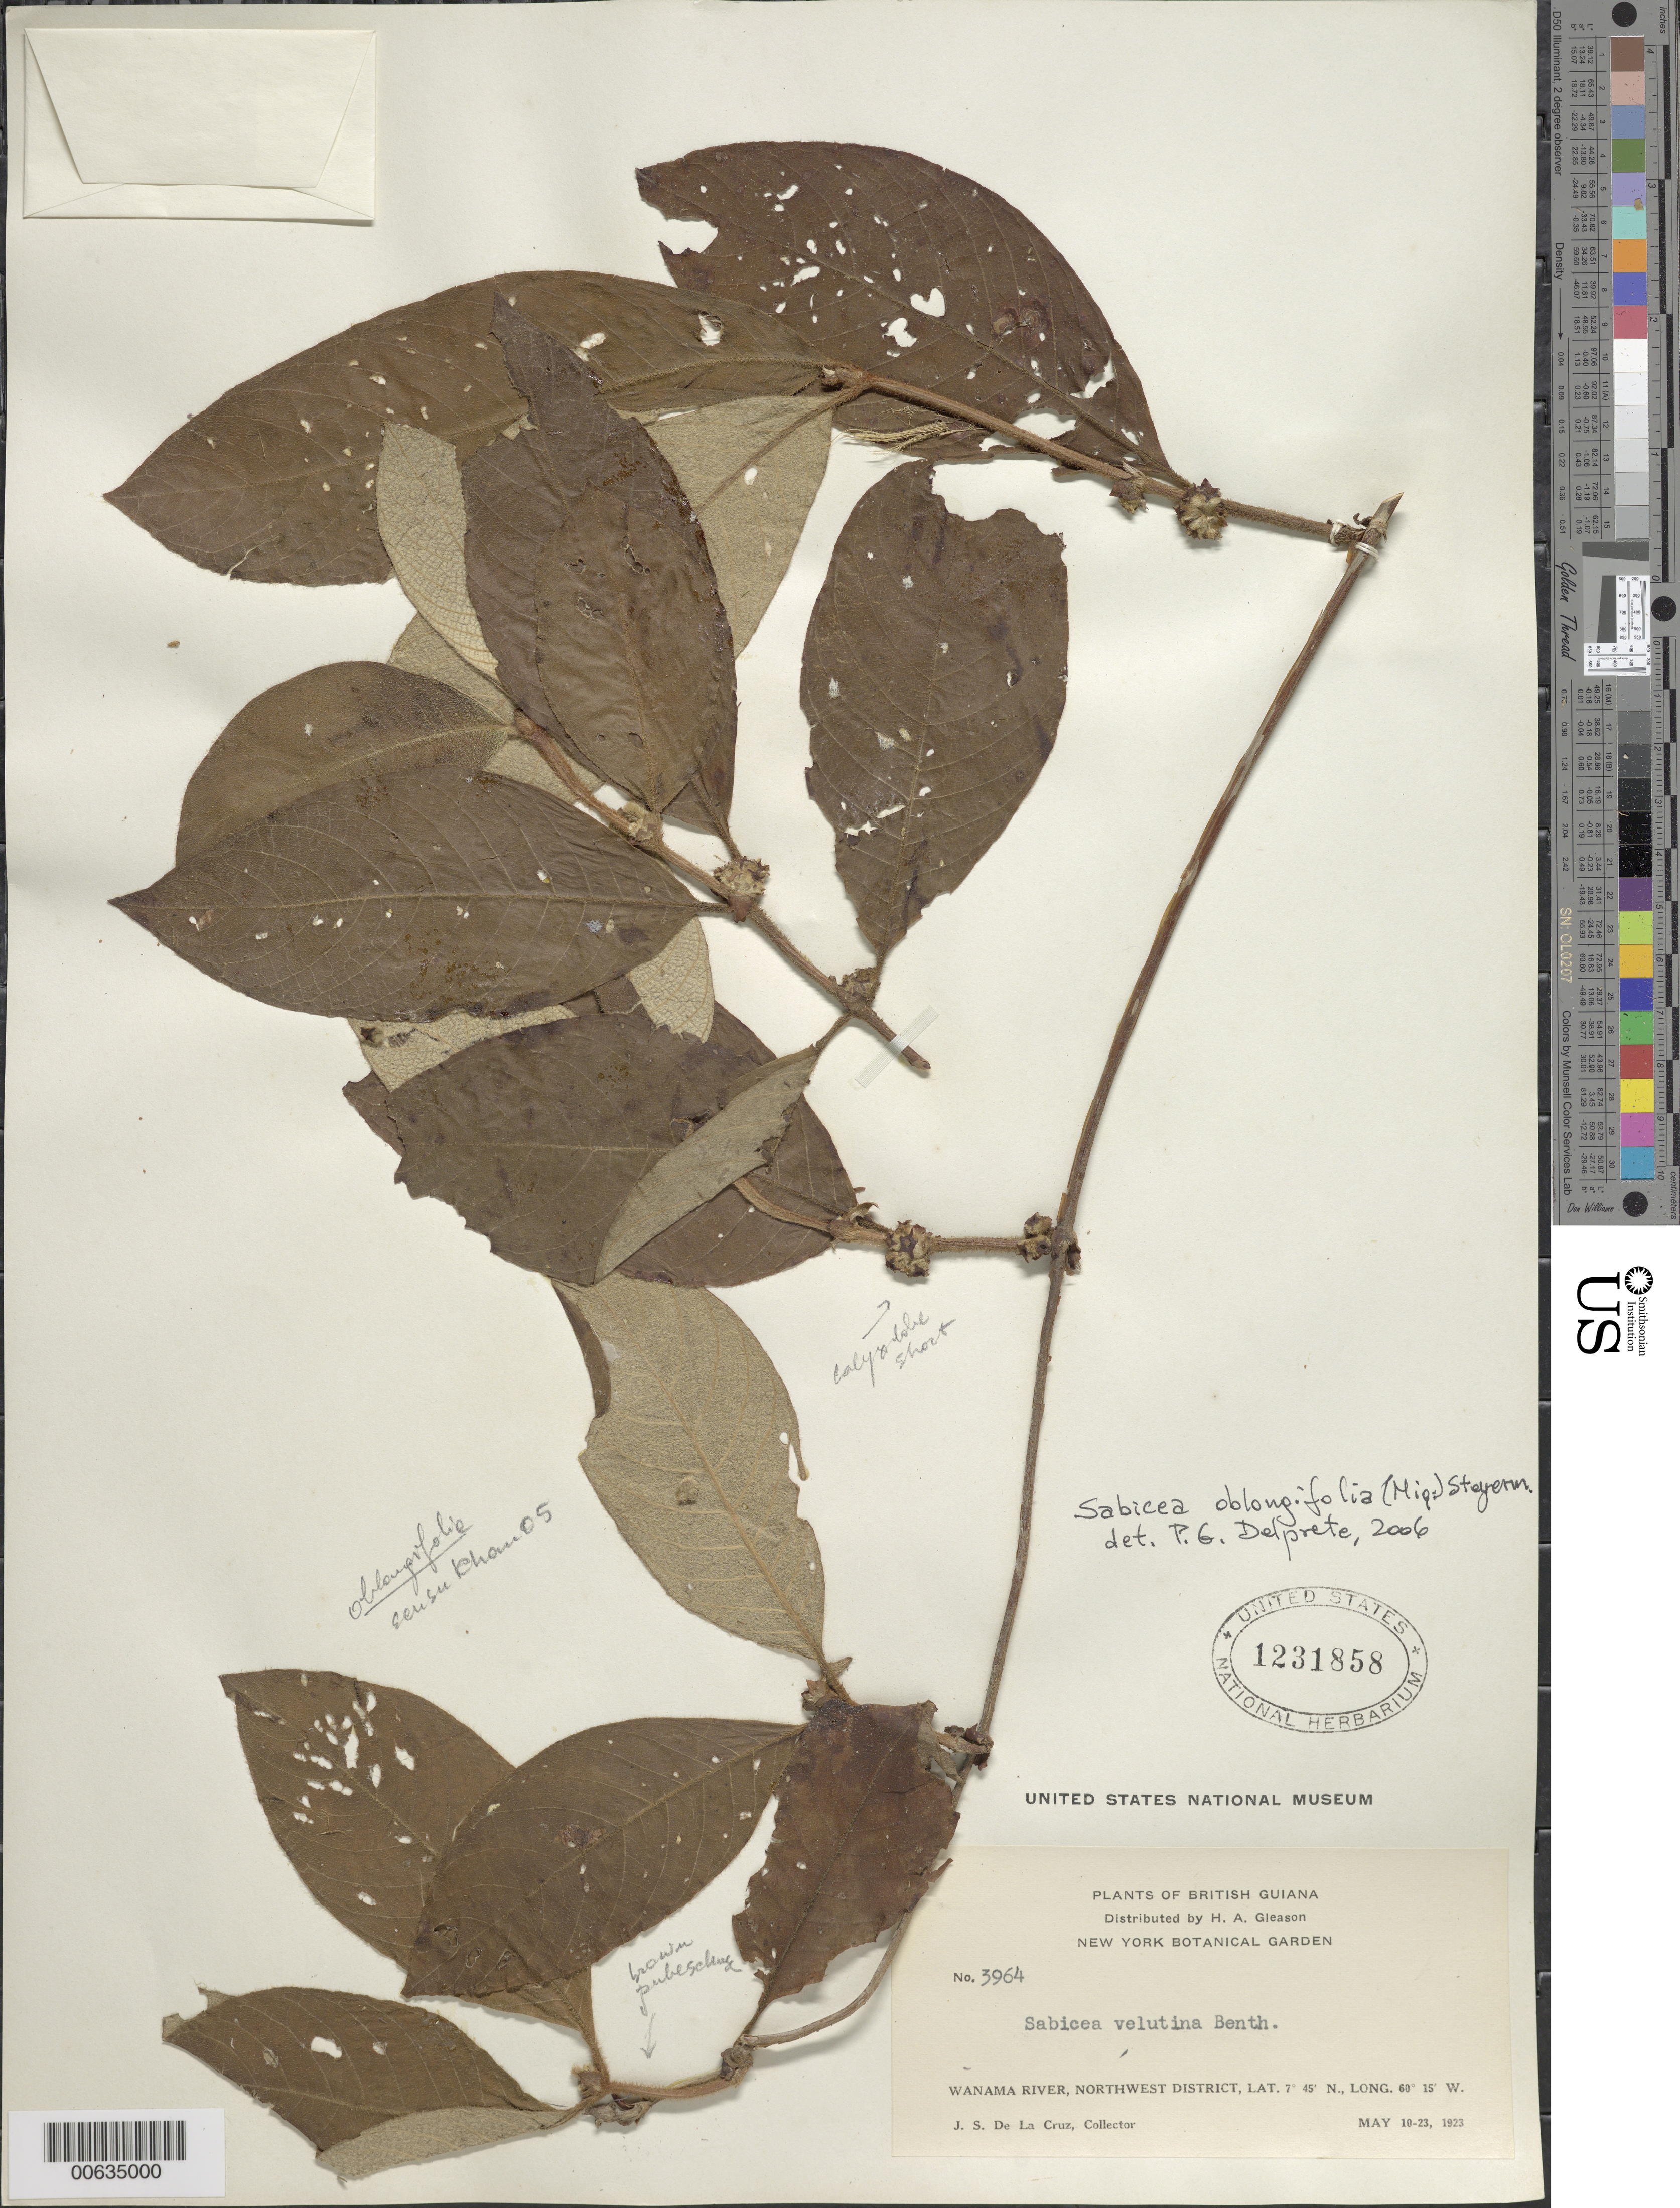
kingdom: Plantae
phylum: Tracheophyta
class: Magnoliopsida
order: Gentianales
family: Rubiaceae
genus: Sabicea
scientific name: Sabicea oblongifolia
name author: (Miq.) Steyerm.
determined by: Delprete, P. G., Herb. de Guyane Cay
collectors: J. S. de la Cruz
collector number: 3964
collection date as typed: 10-May-23 to 23-May-23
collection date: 1923-05-10/1923-05-23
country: Guyana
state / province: Barima-Waini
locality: Wanama R., NW District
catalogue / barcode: US 1231858